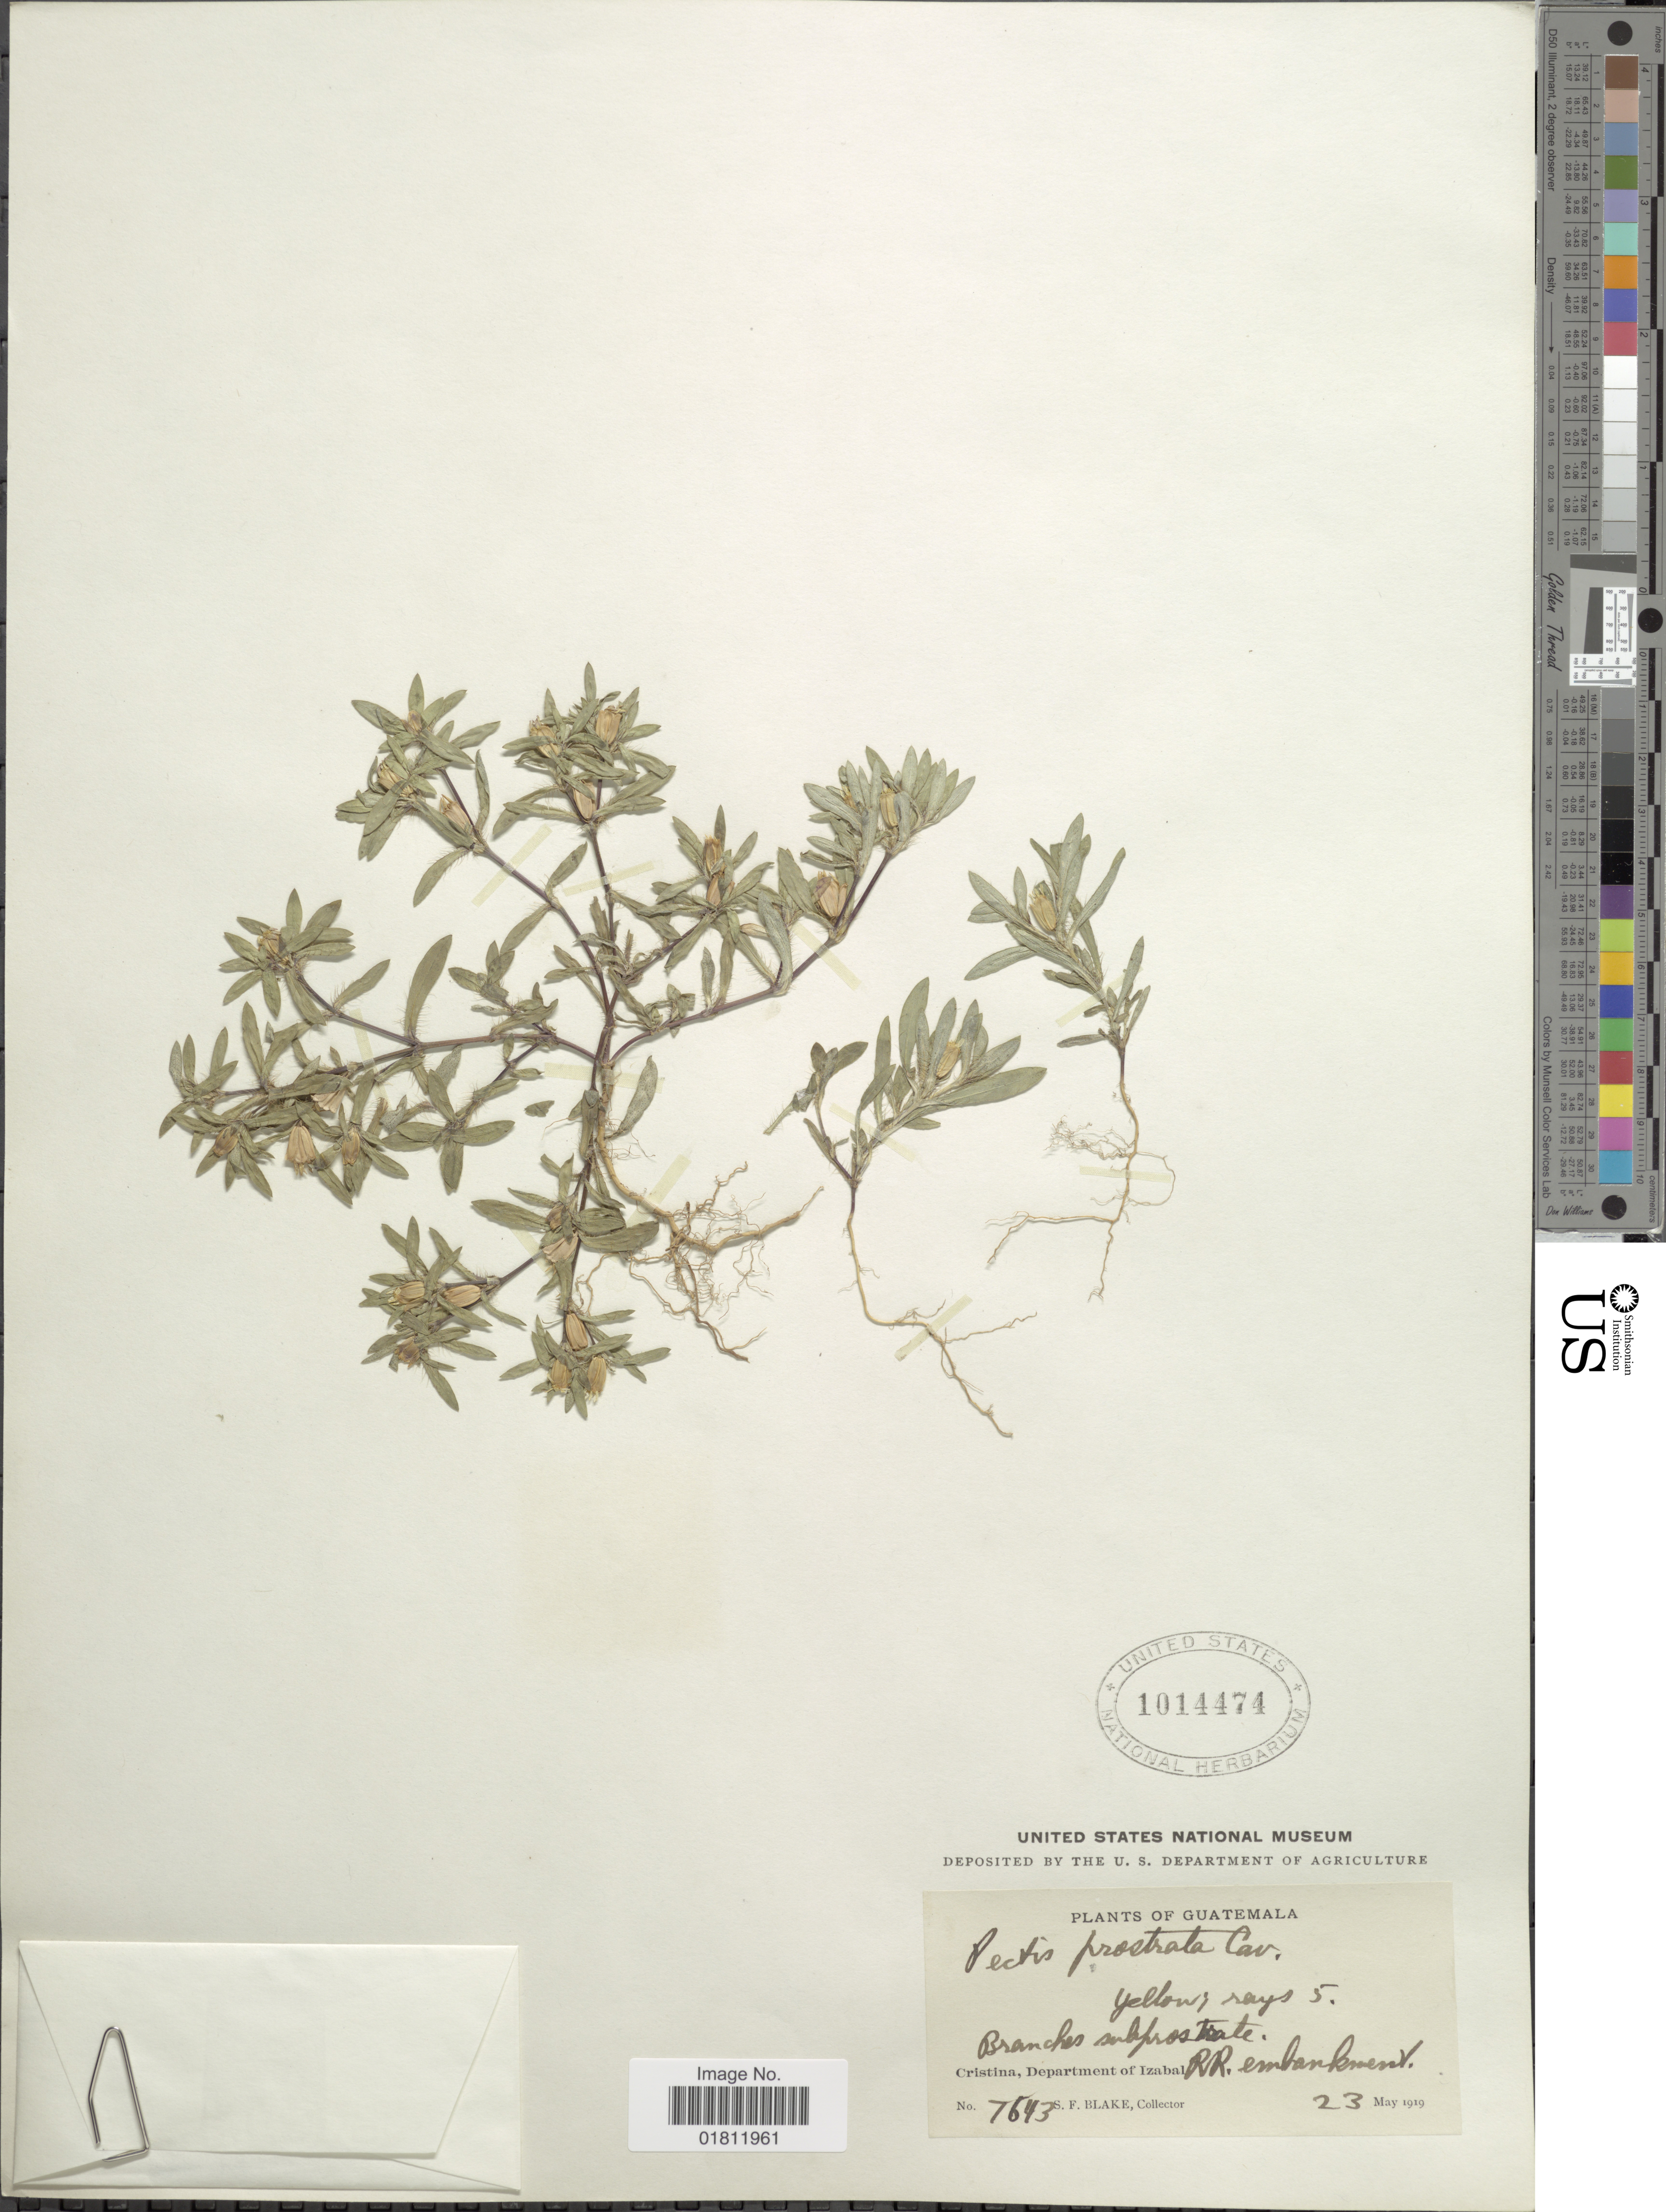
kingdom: Plantae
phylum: Tracheophyta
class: Magnoliopsida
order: Asterales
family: Asteraceae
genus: Pectis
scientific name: Pectis prostrata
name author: Cav.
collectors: S. Blake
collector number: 7643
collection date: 1919-05-23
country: Guatemala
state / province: Izabal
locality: Guatemala. Cristina Department of Izabal R.R. embankment.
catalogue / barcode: US 1014474